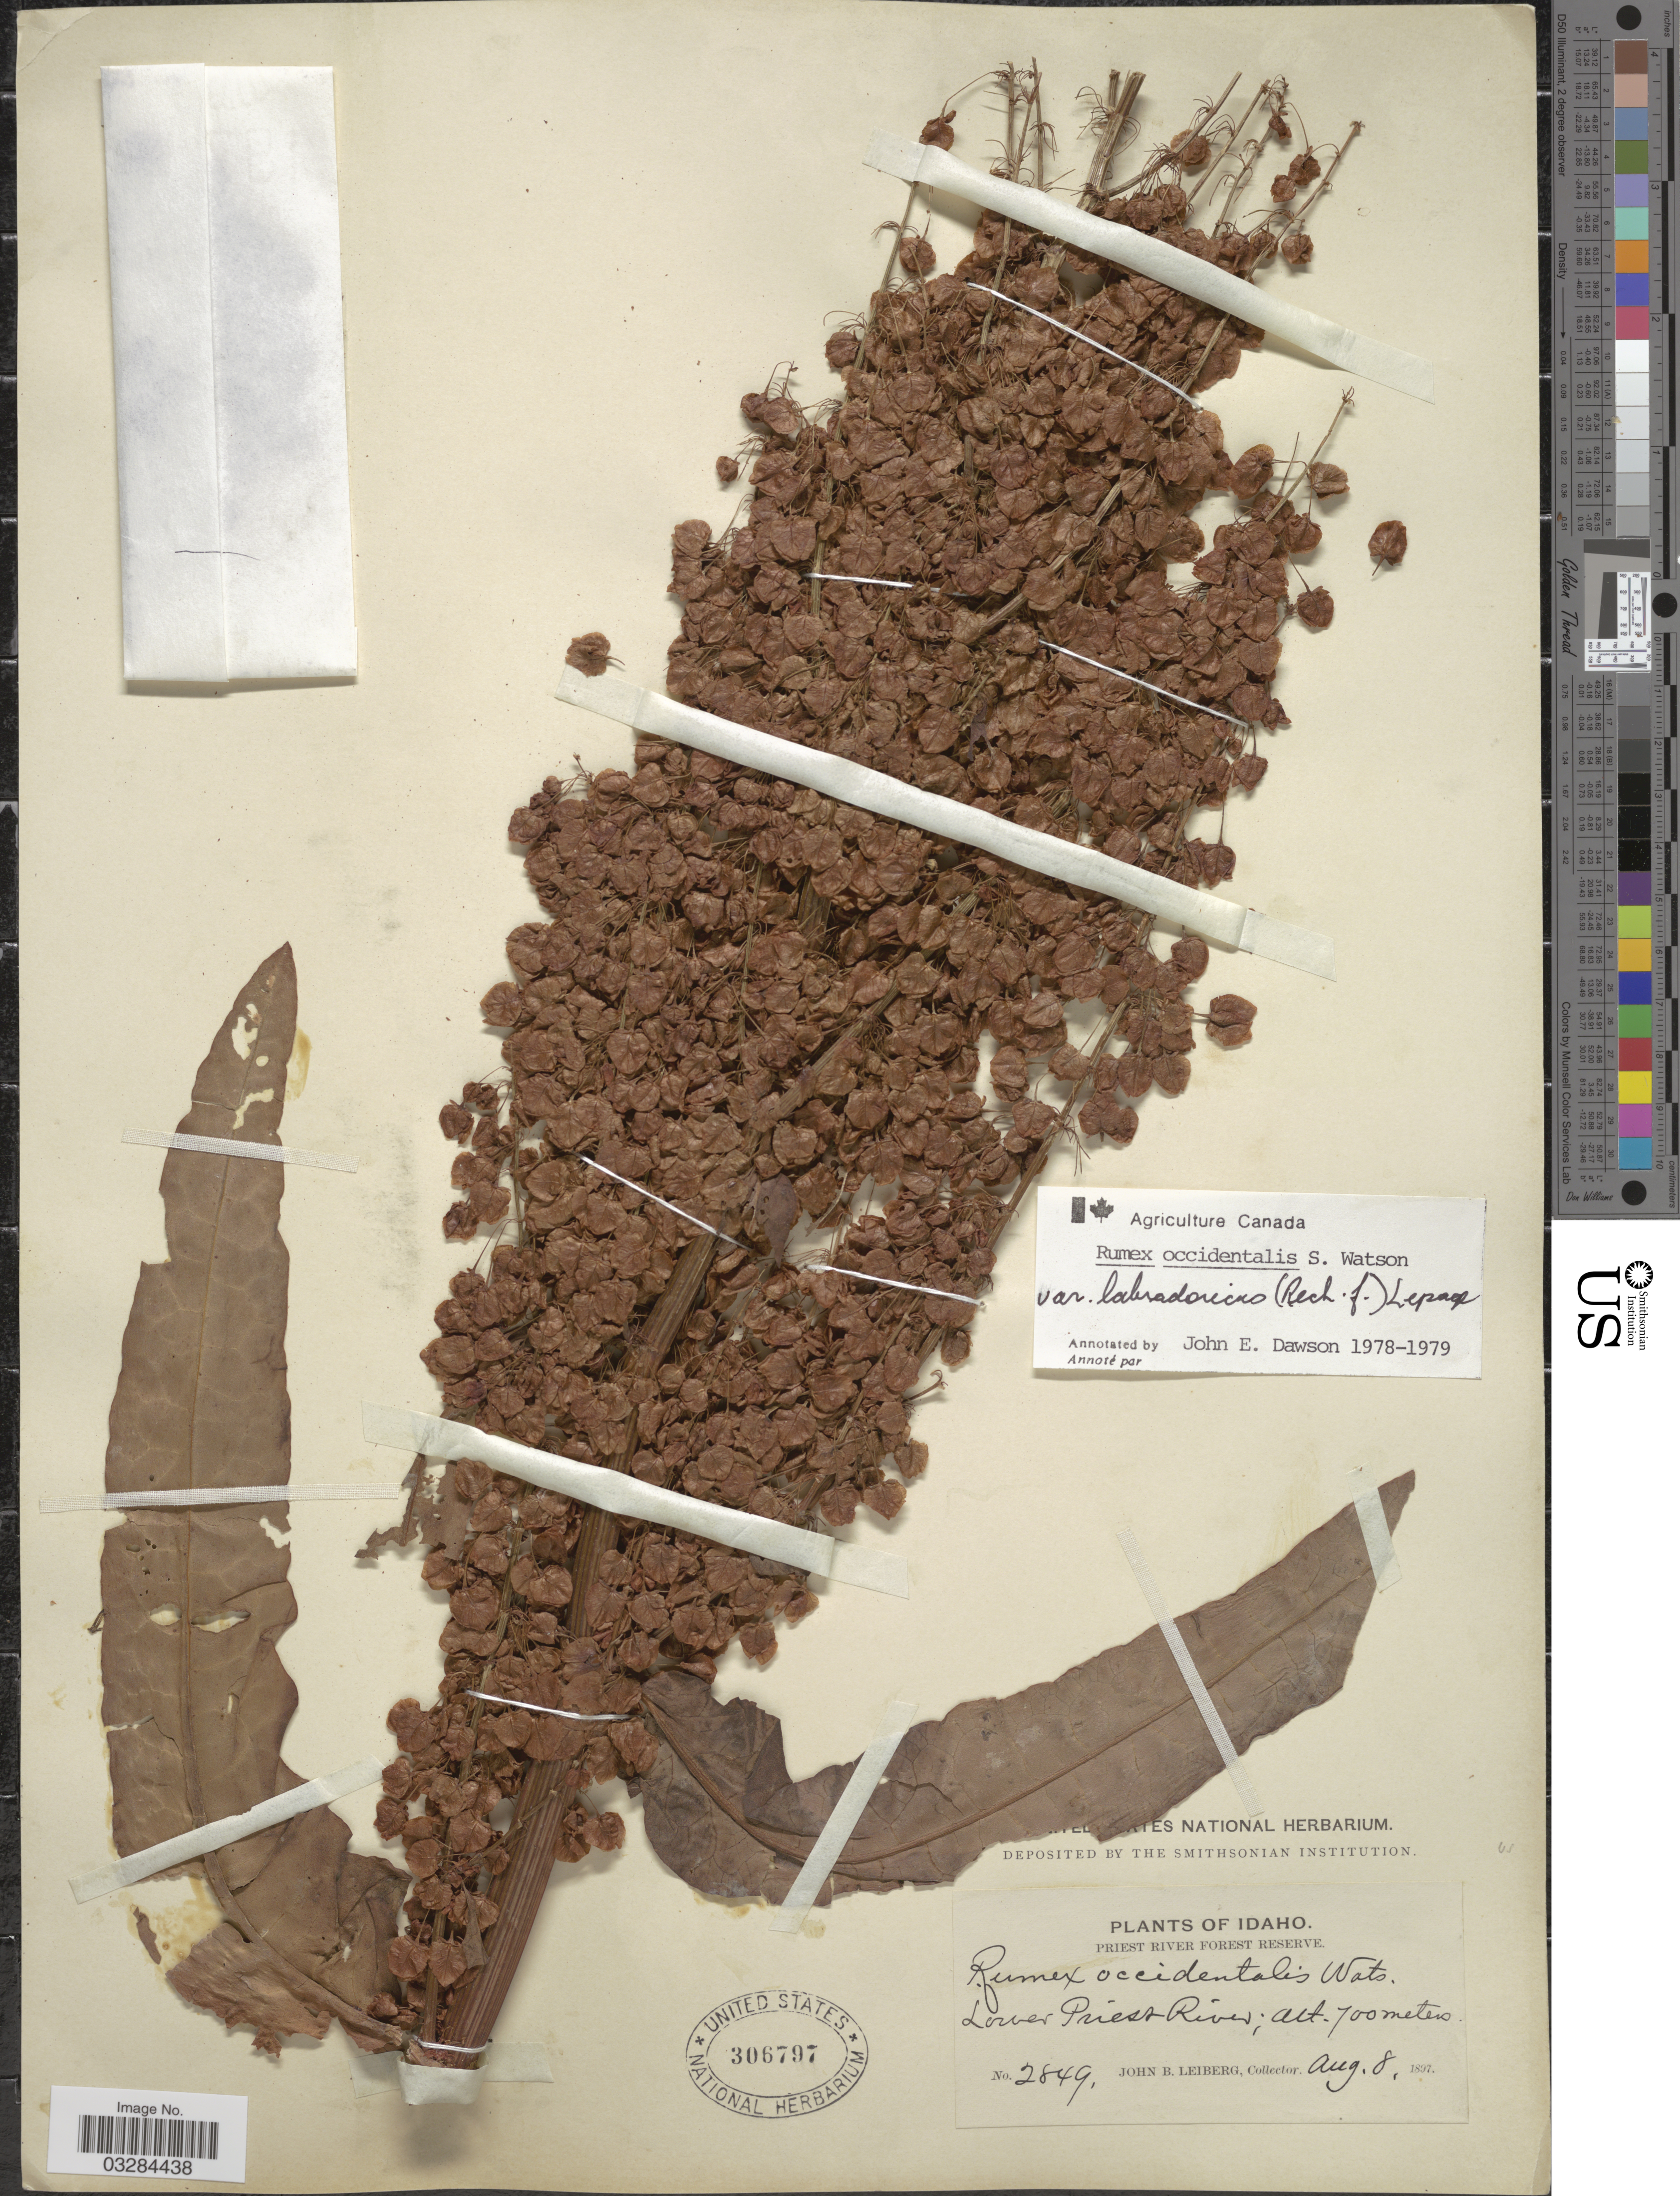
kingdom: Plantae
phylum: Tracheophyta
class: Magnoliopsida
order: Caryophyllales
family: Polygonaceae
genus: Rumex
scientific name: Rumex occidentalis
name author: S. Watson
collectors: J. B. Leiberg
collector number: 2849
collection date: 1897-08-08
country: United States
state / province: Idaho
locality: Priest River Forest Reserve. Lower Priest River.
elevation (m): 700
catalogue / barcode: US 306797